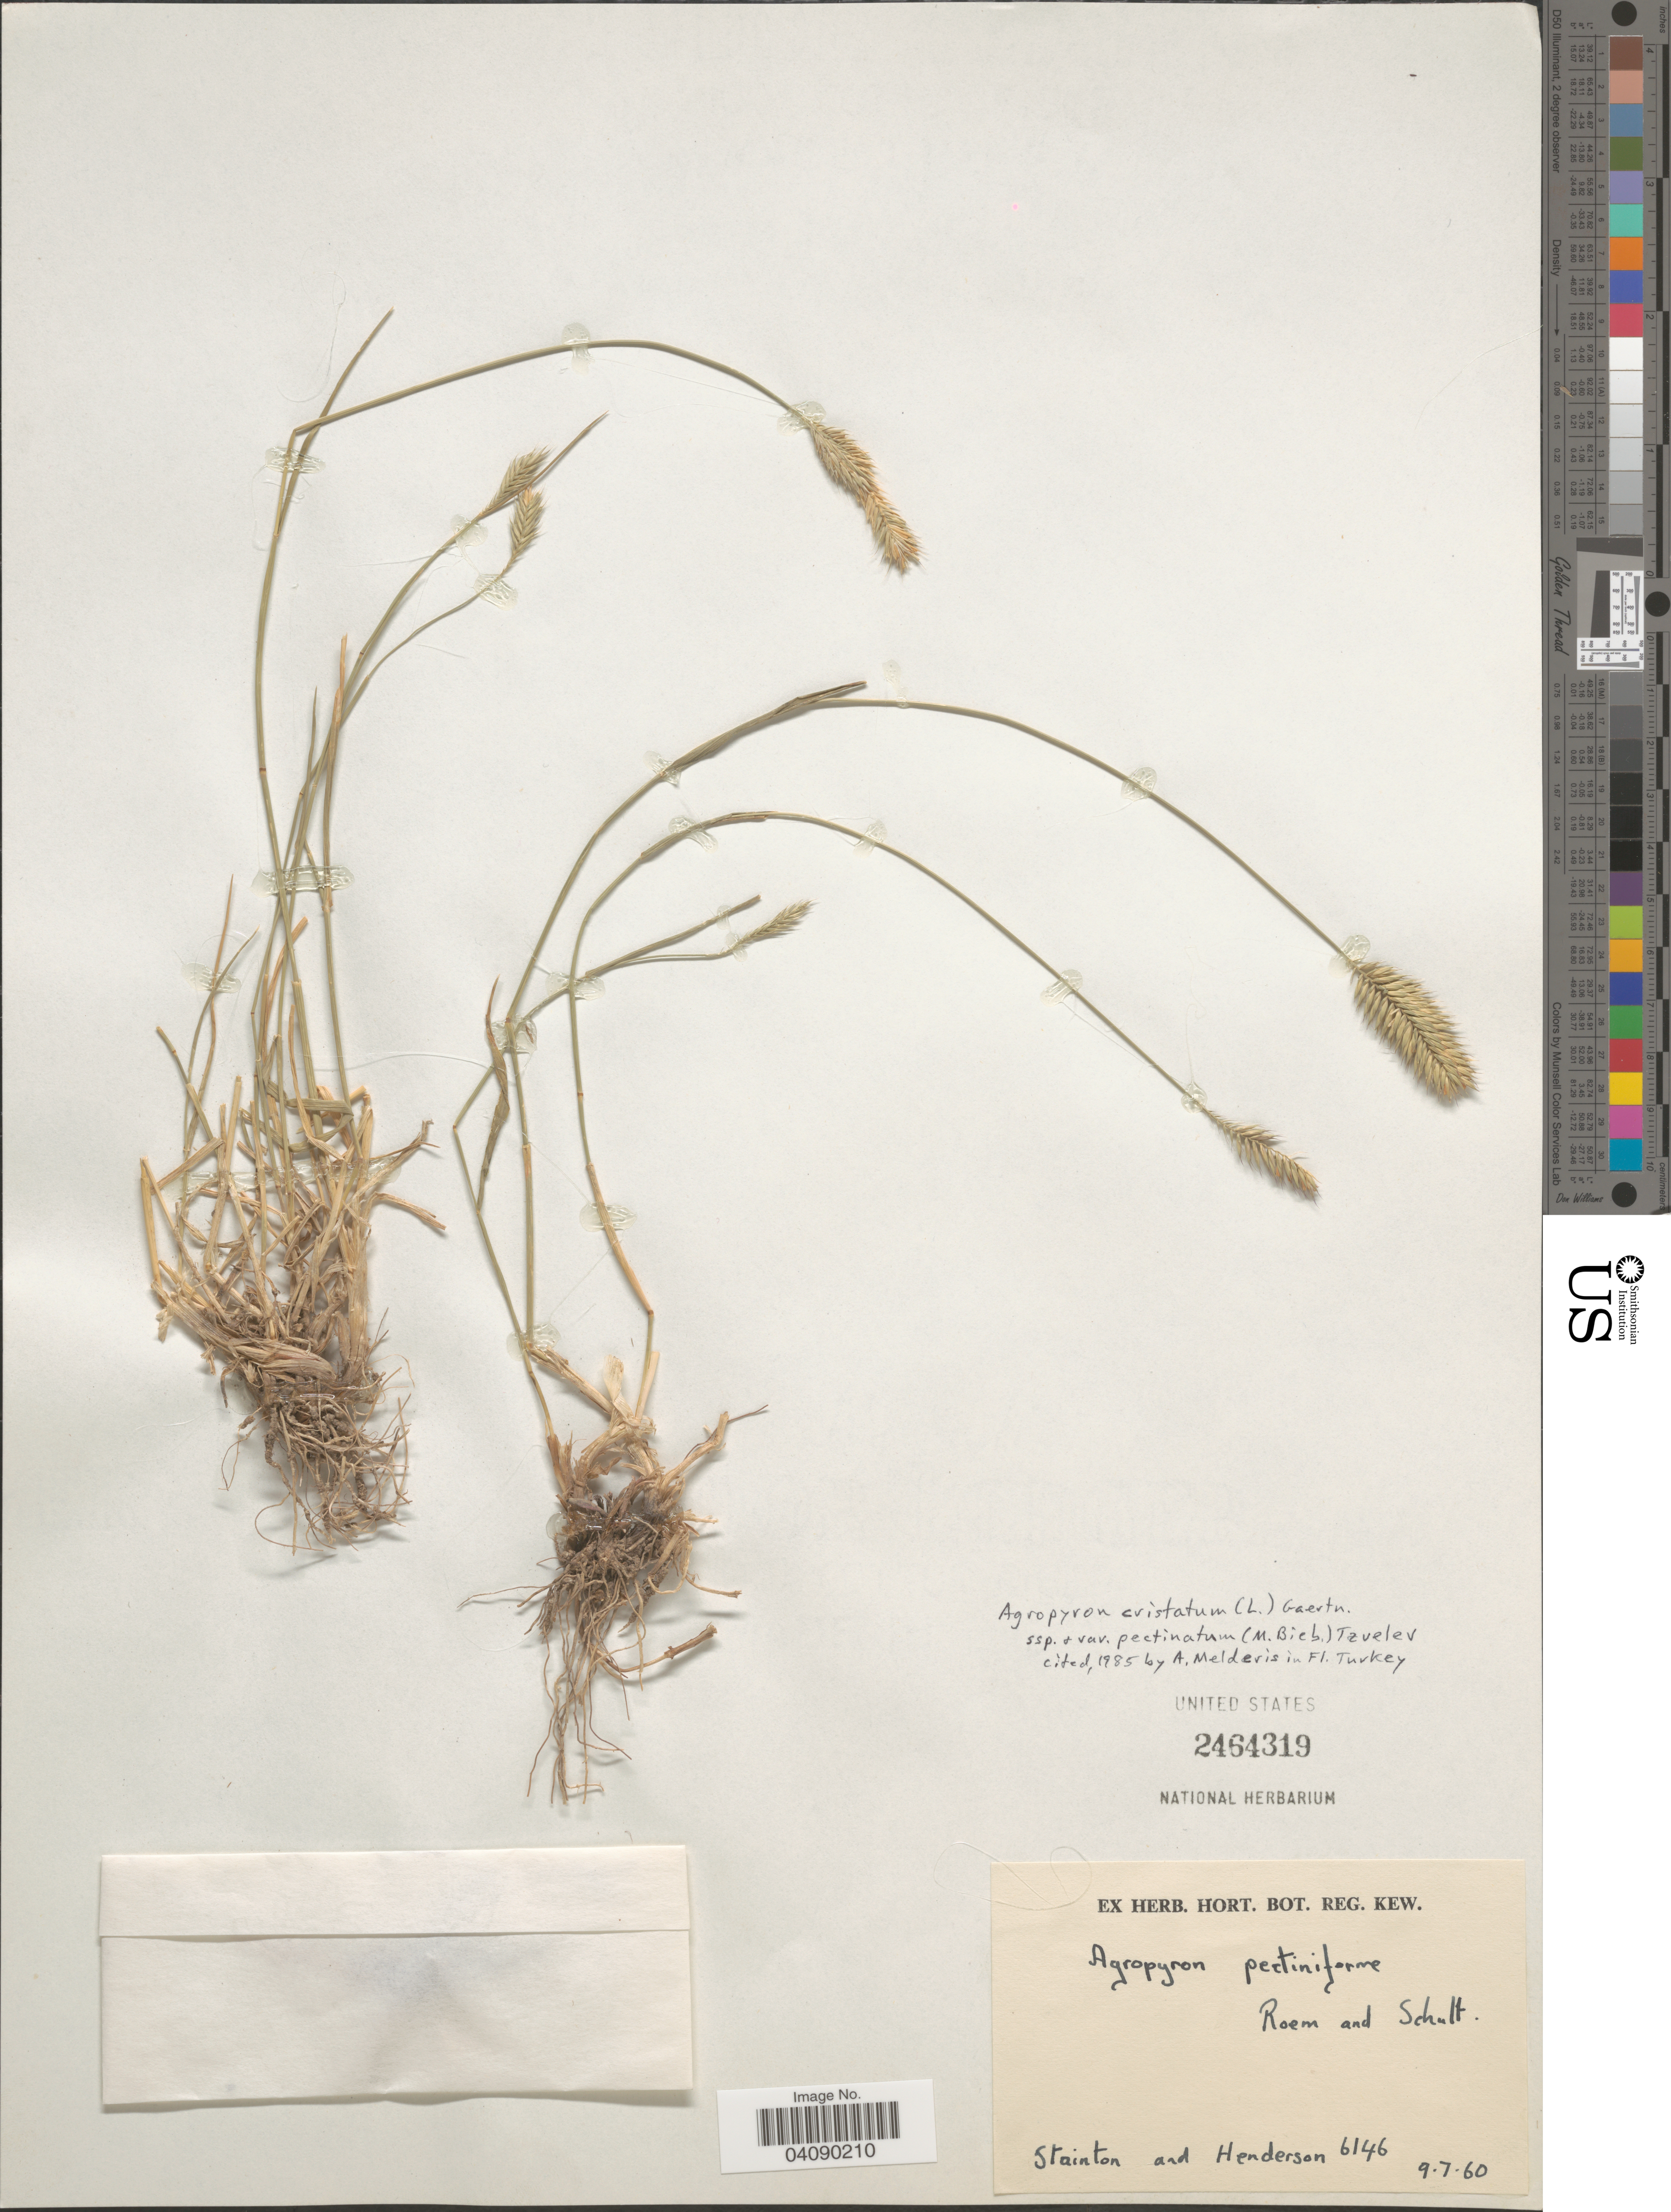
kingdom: Plantae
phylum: Tracheophyta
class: Liliopsida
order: Poales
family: Poaceae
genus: Agropyron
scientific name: Agropyron cristatum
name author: (L.) Gaertn.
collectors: -. Stainton & -. Henderson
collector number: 6146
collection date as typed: Transcribed d/m/y: 9/7/60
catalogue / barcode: US 2464319